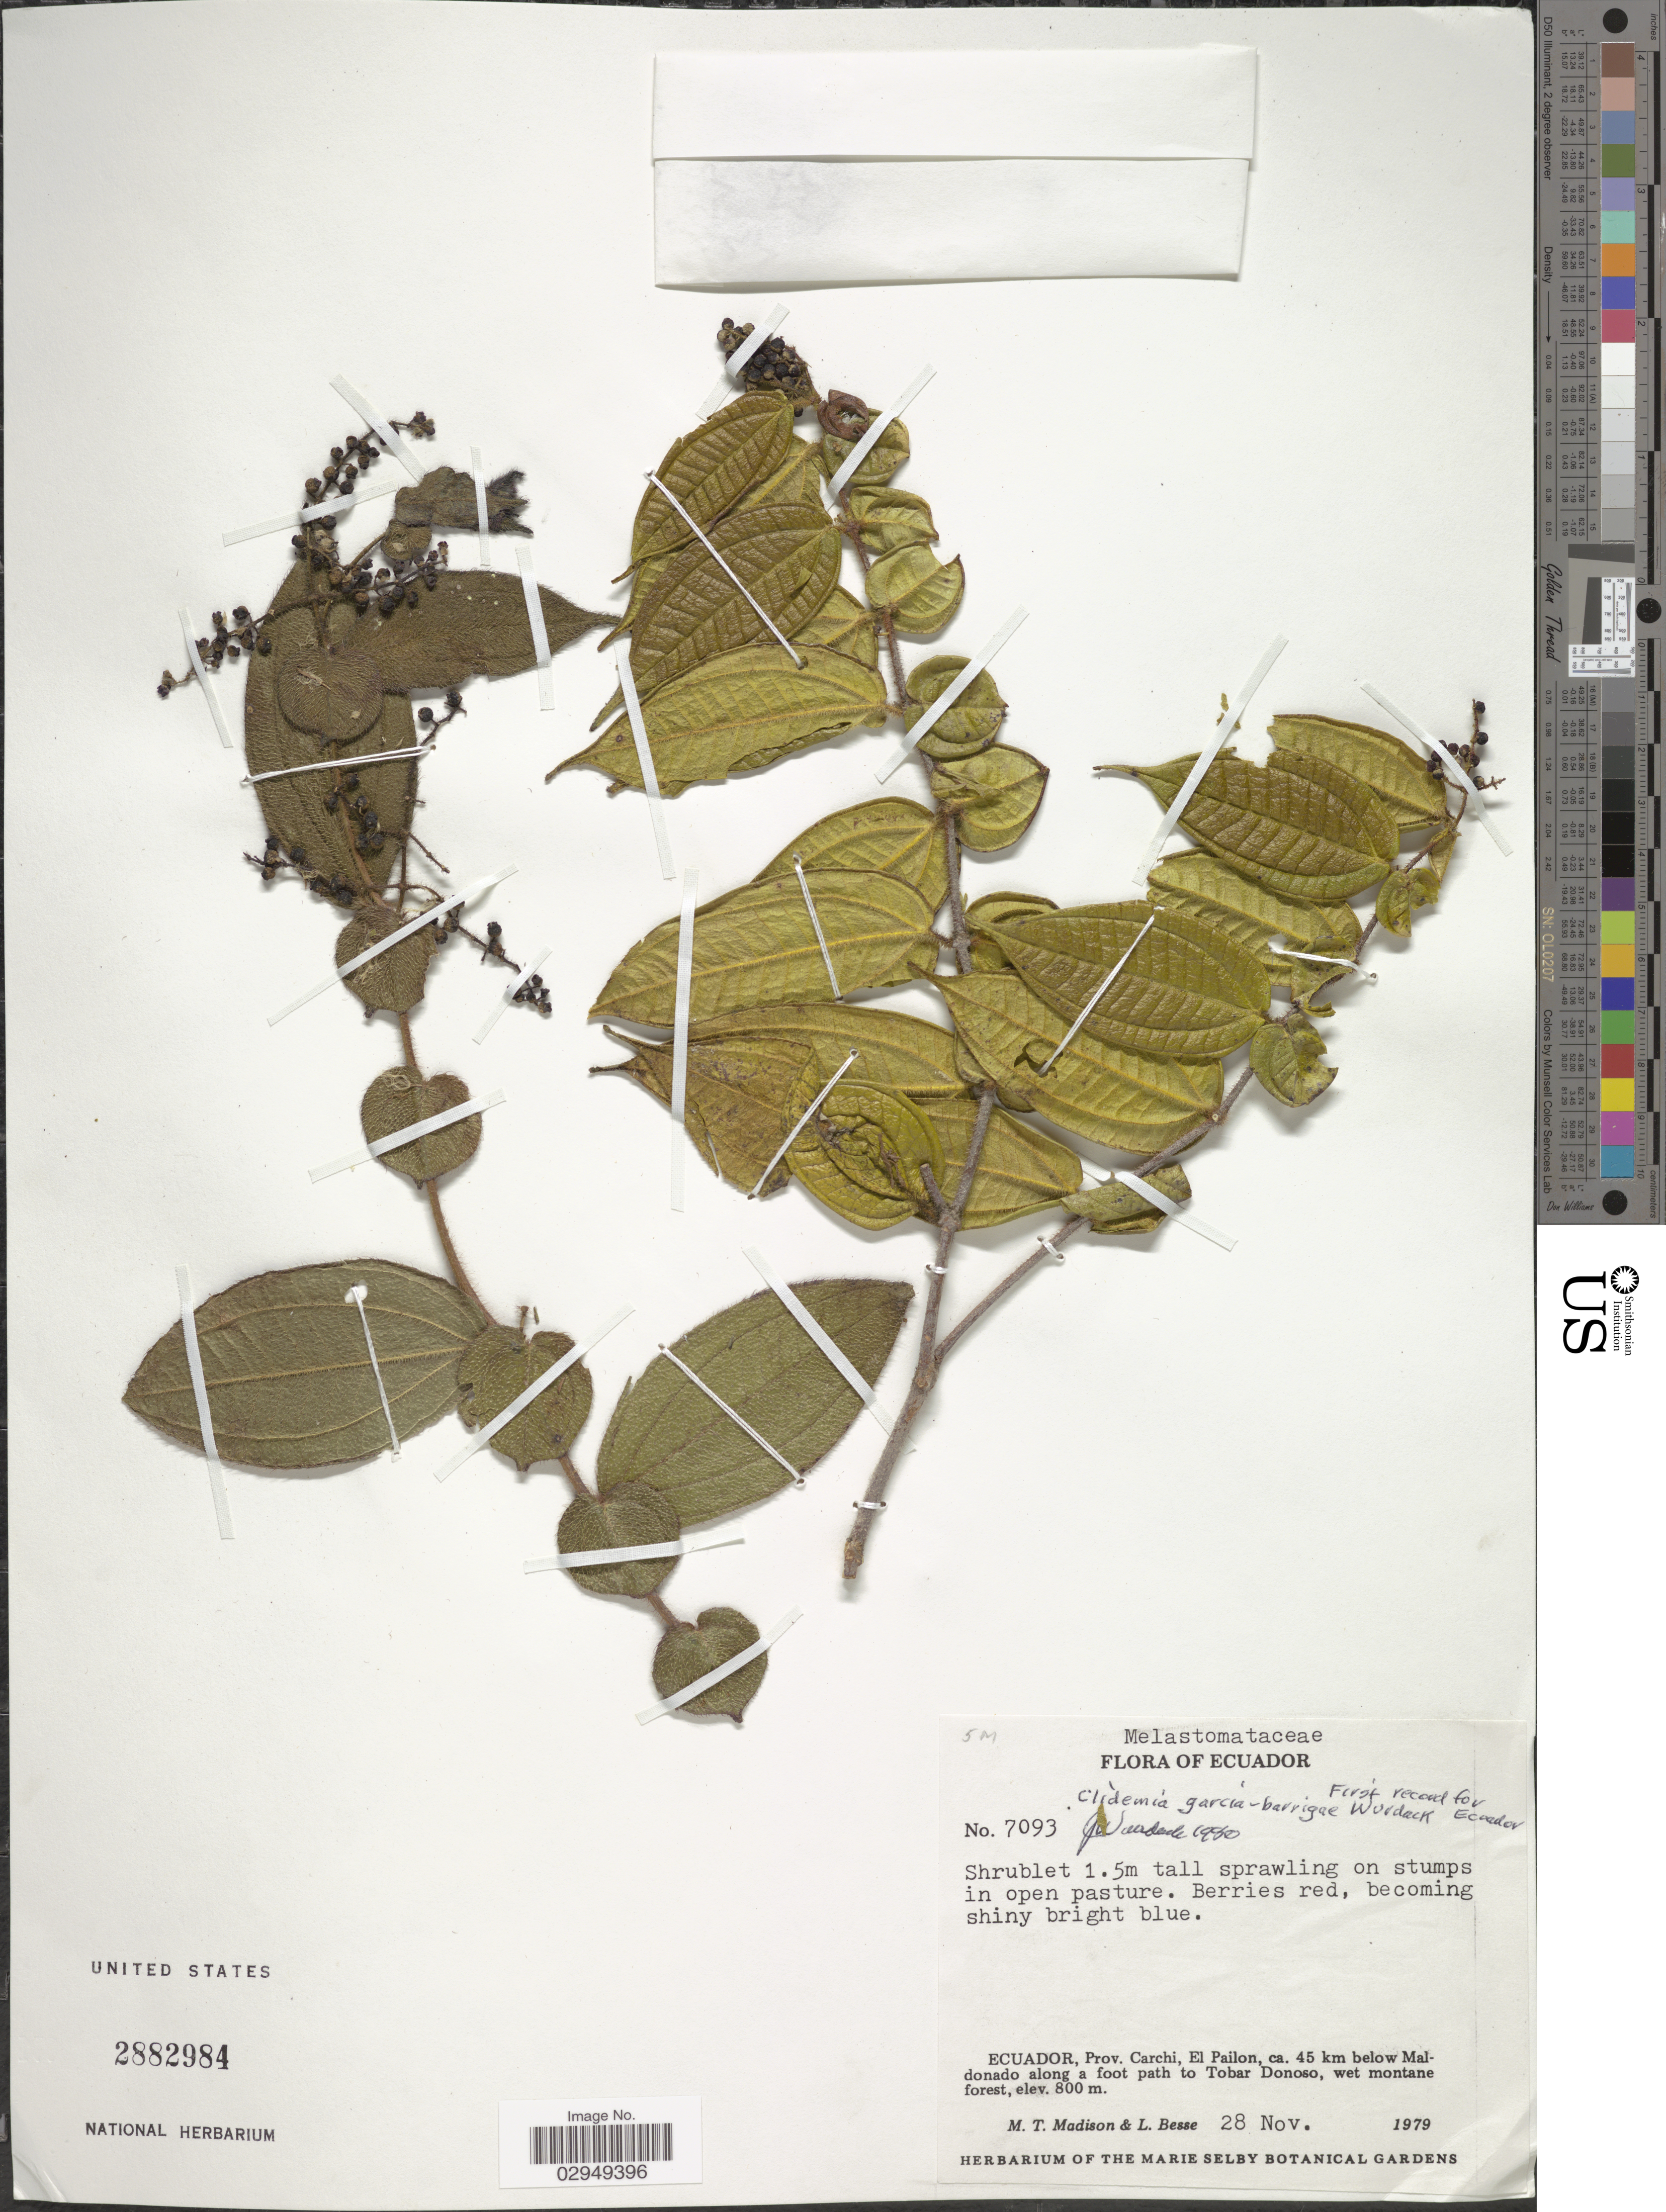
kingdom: Plantae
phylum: Tracheophyta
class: Magnoliopsida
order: Myrtales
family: Melastomataceae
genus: Clidemia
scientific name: Clidemia garcia-barrigae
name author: Wurdack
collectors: M. T. Madison & L. Besse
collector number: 7093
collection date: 1979-11-28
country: Ecuador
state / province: Carchi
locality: Prov. Carchi, El Pailon, ca. 45 km below Maldonado along a foot path to Tobar Donoso.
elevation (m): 800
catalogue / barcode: US 2882984